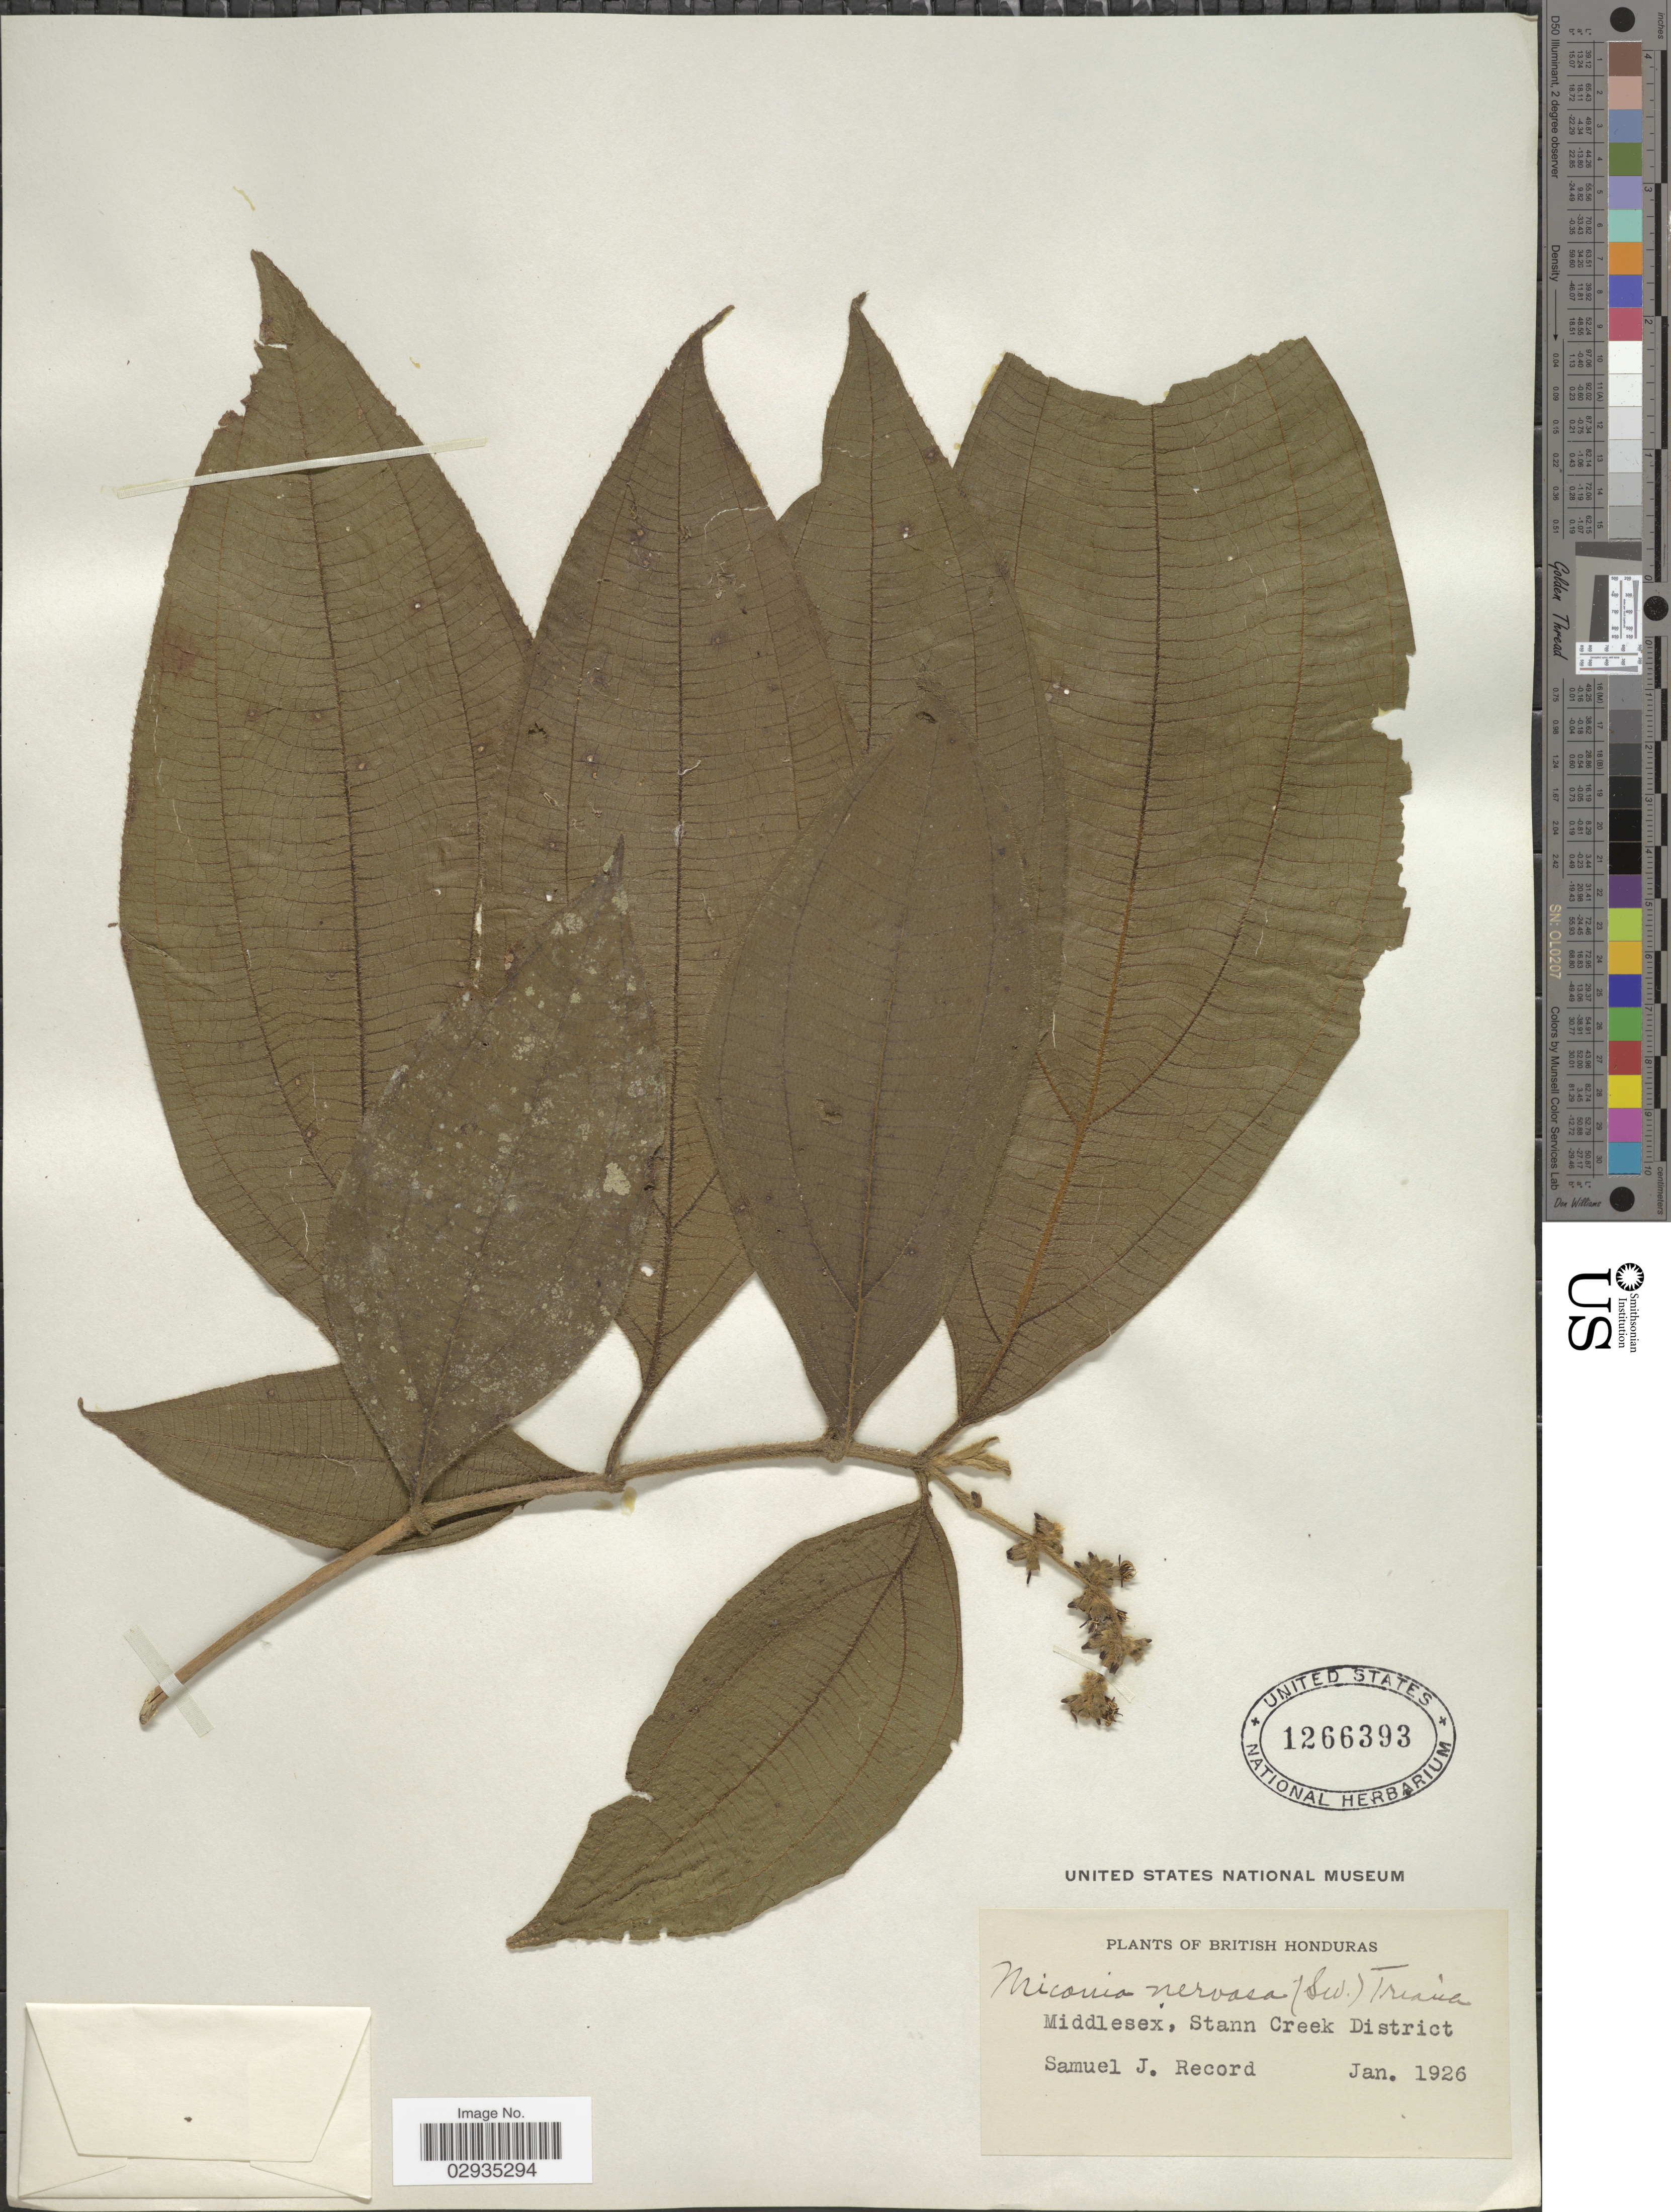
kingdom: Plantae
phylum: Tracheophyta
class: Magnoliopsida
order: Myrtales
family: Melastomataceae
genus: Miconia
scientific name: Miconia nervosa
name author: (Sm.) Triana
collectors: S. J. Record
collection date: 1926-01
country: Belize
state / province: Stann Creek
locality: British Honduras, Middlesex, Stann Creek District.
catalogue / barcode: US 1266393